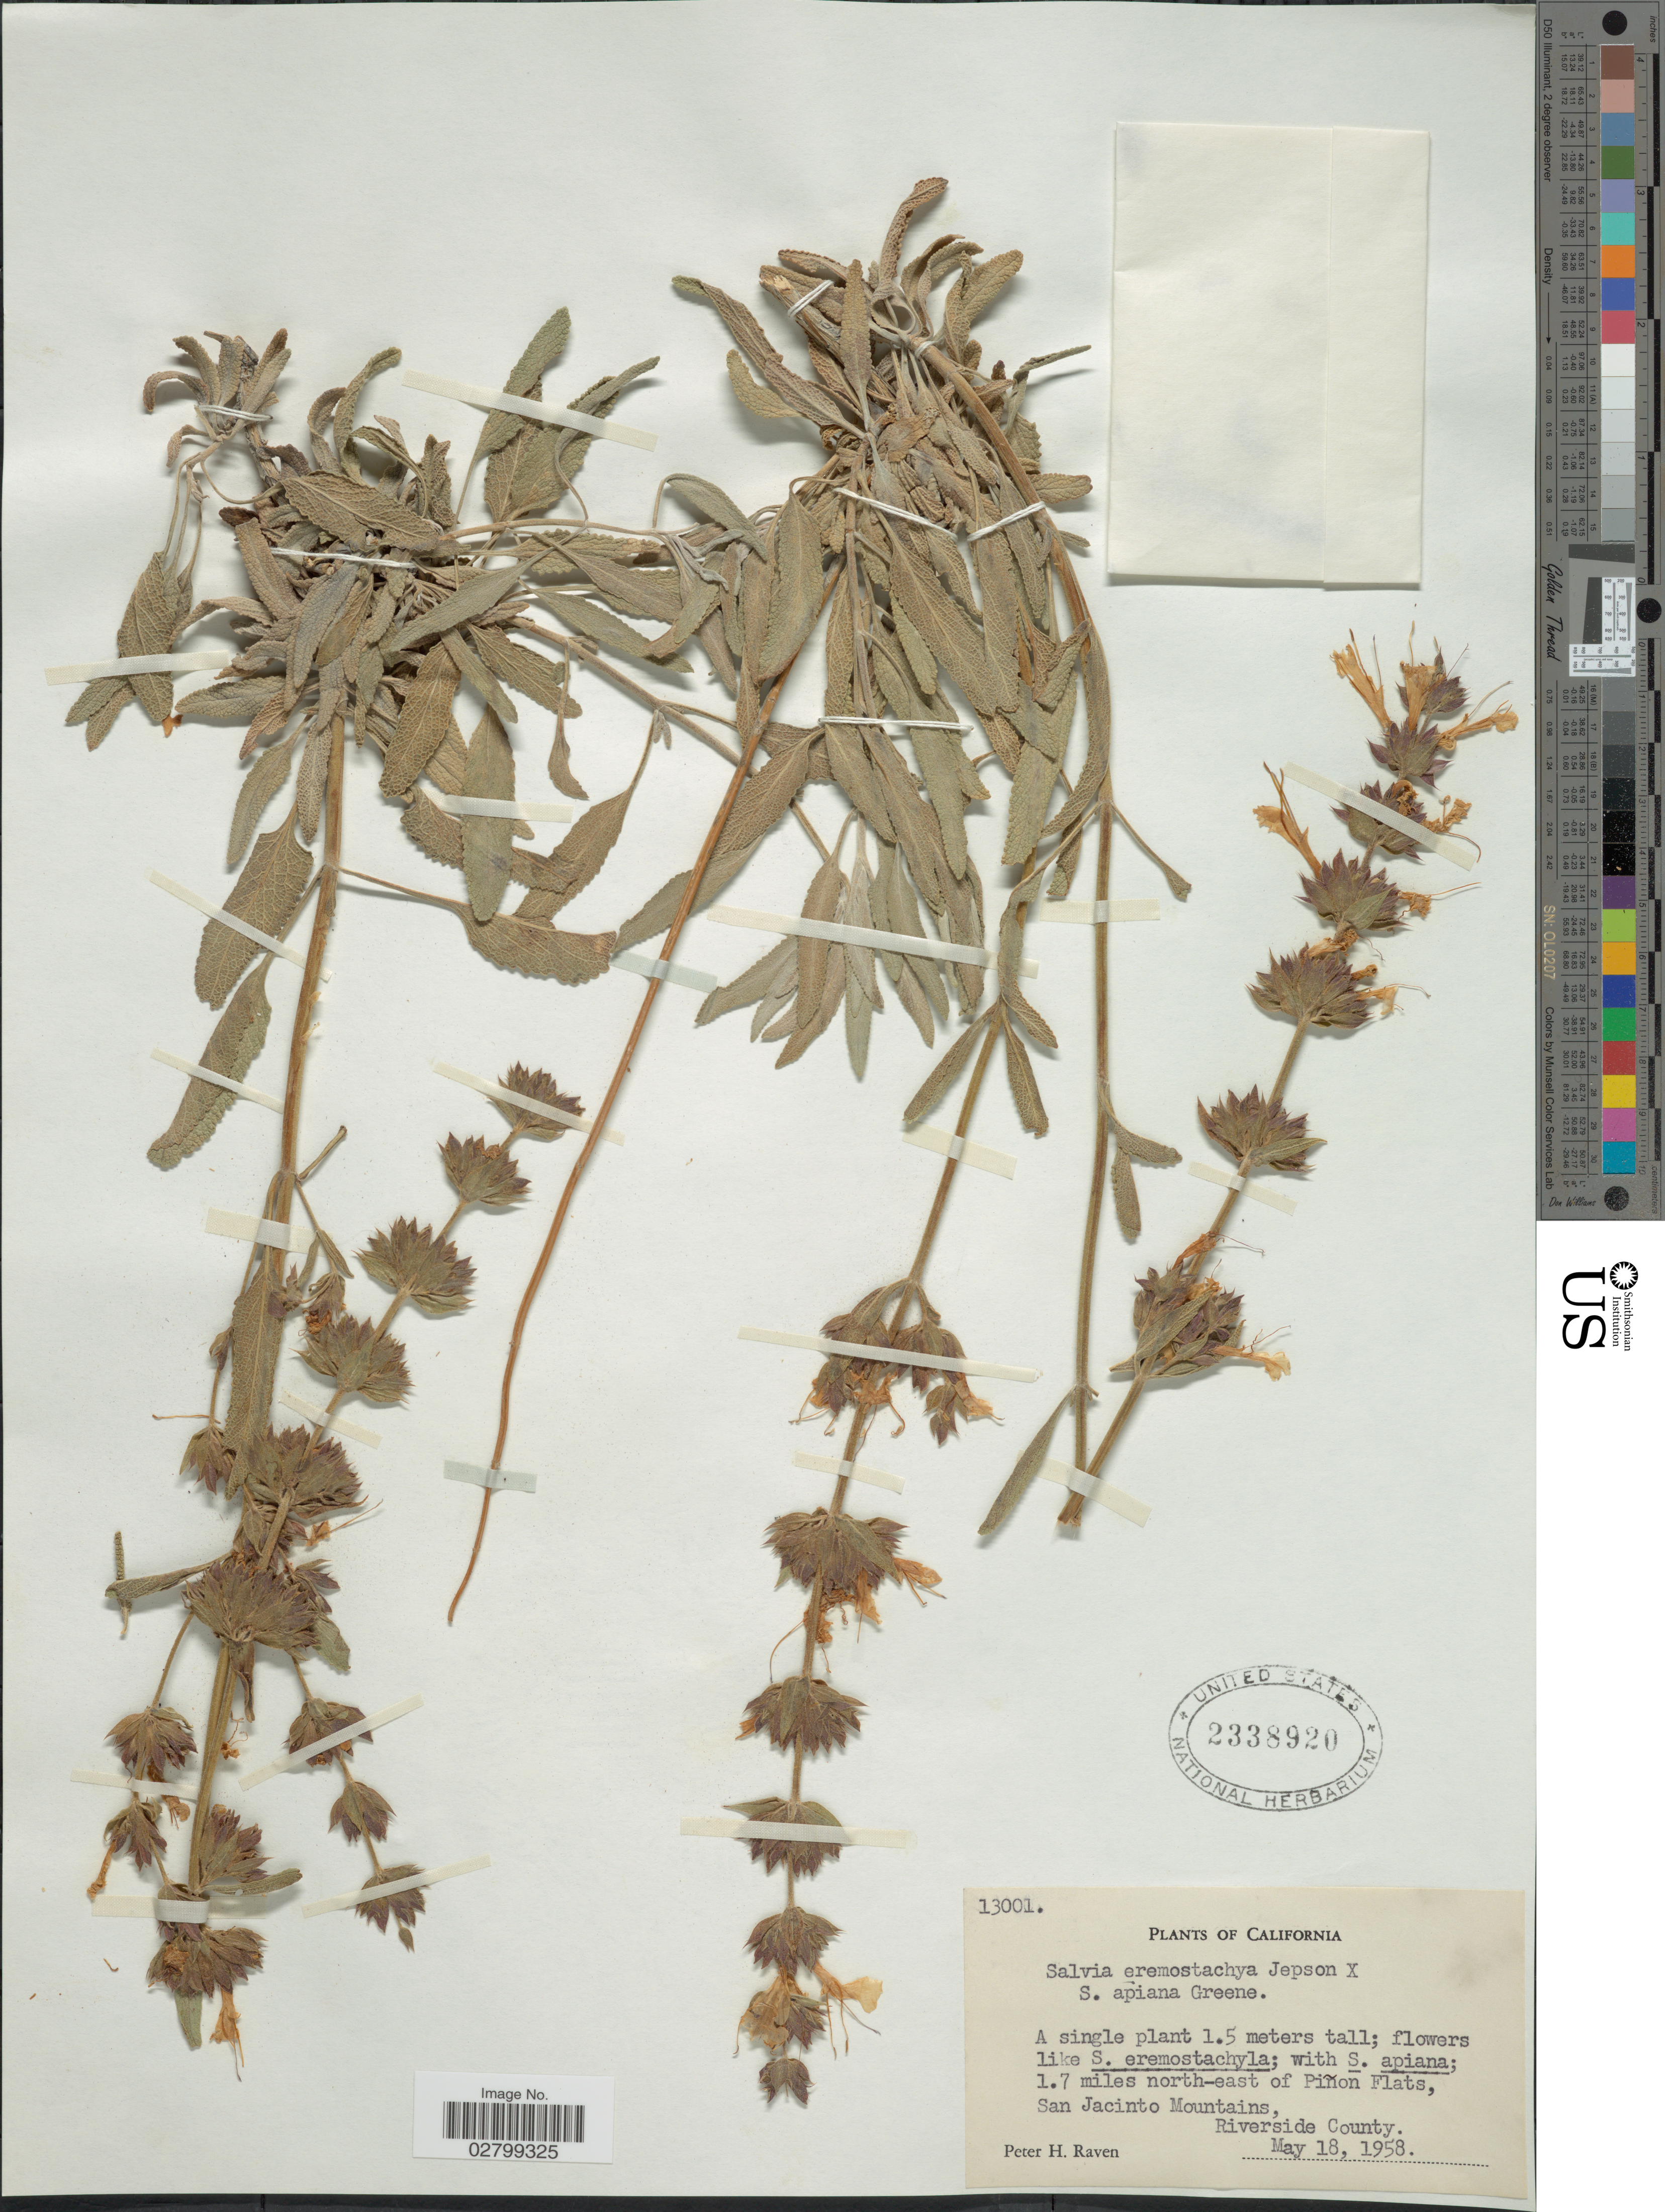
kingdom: Plantae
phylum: Tracheophyta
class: Magnoliopsida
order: Lamiales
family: Lamiaceae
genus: Salvia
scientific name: Salvia eremostachya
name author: Jeps.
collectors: P. Raven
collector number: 13001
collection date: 1958-05-18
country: United States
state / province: California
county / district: Riverside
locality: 1.7 miles north-east of Piñon Flats, San Jacinto Mountains, Riverside County.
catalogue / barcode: US 2338920